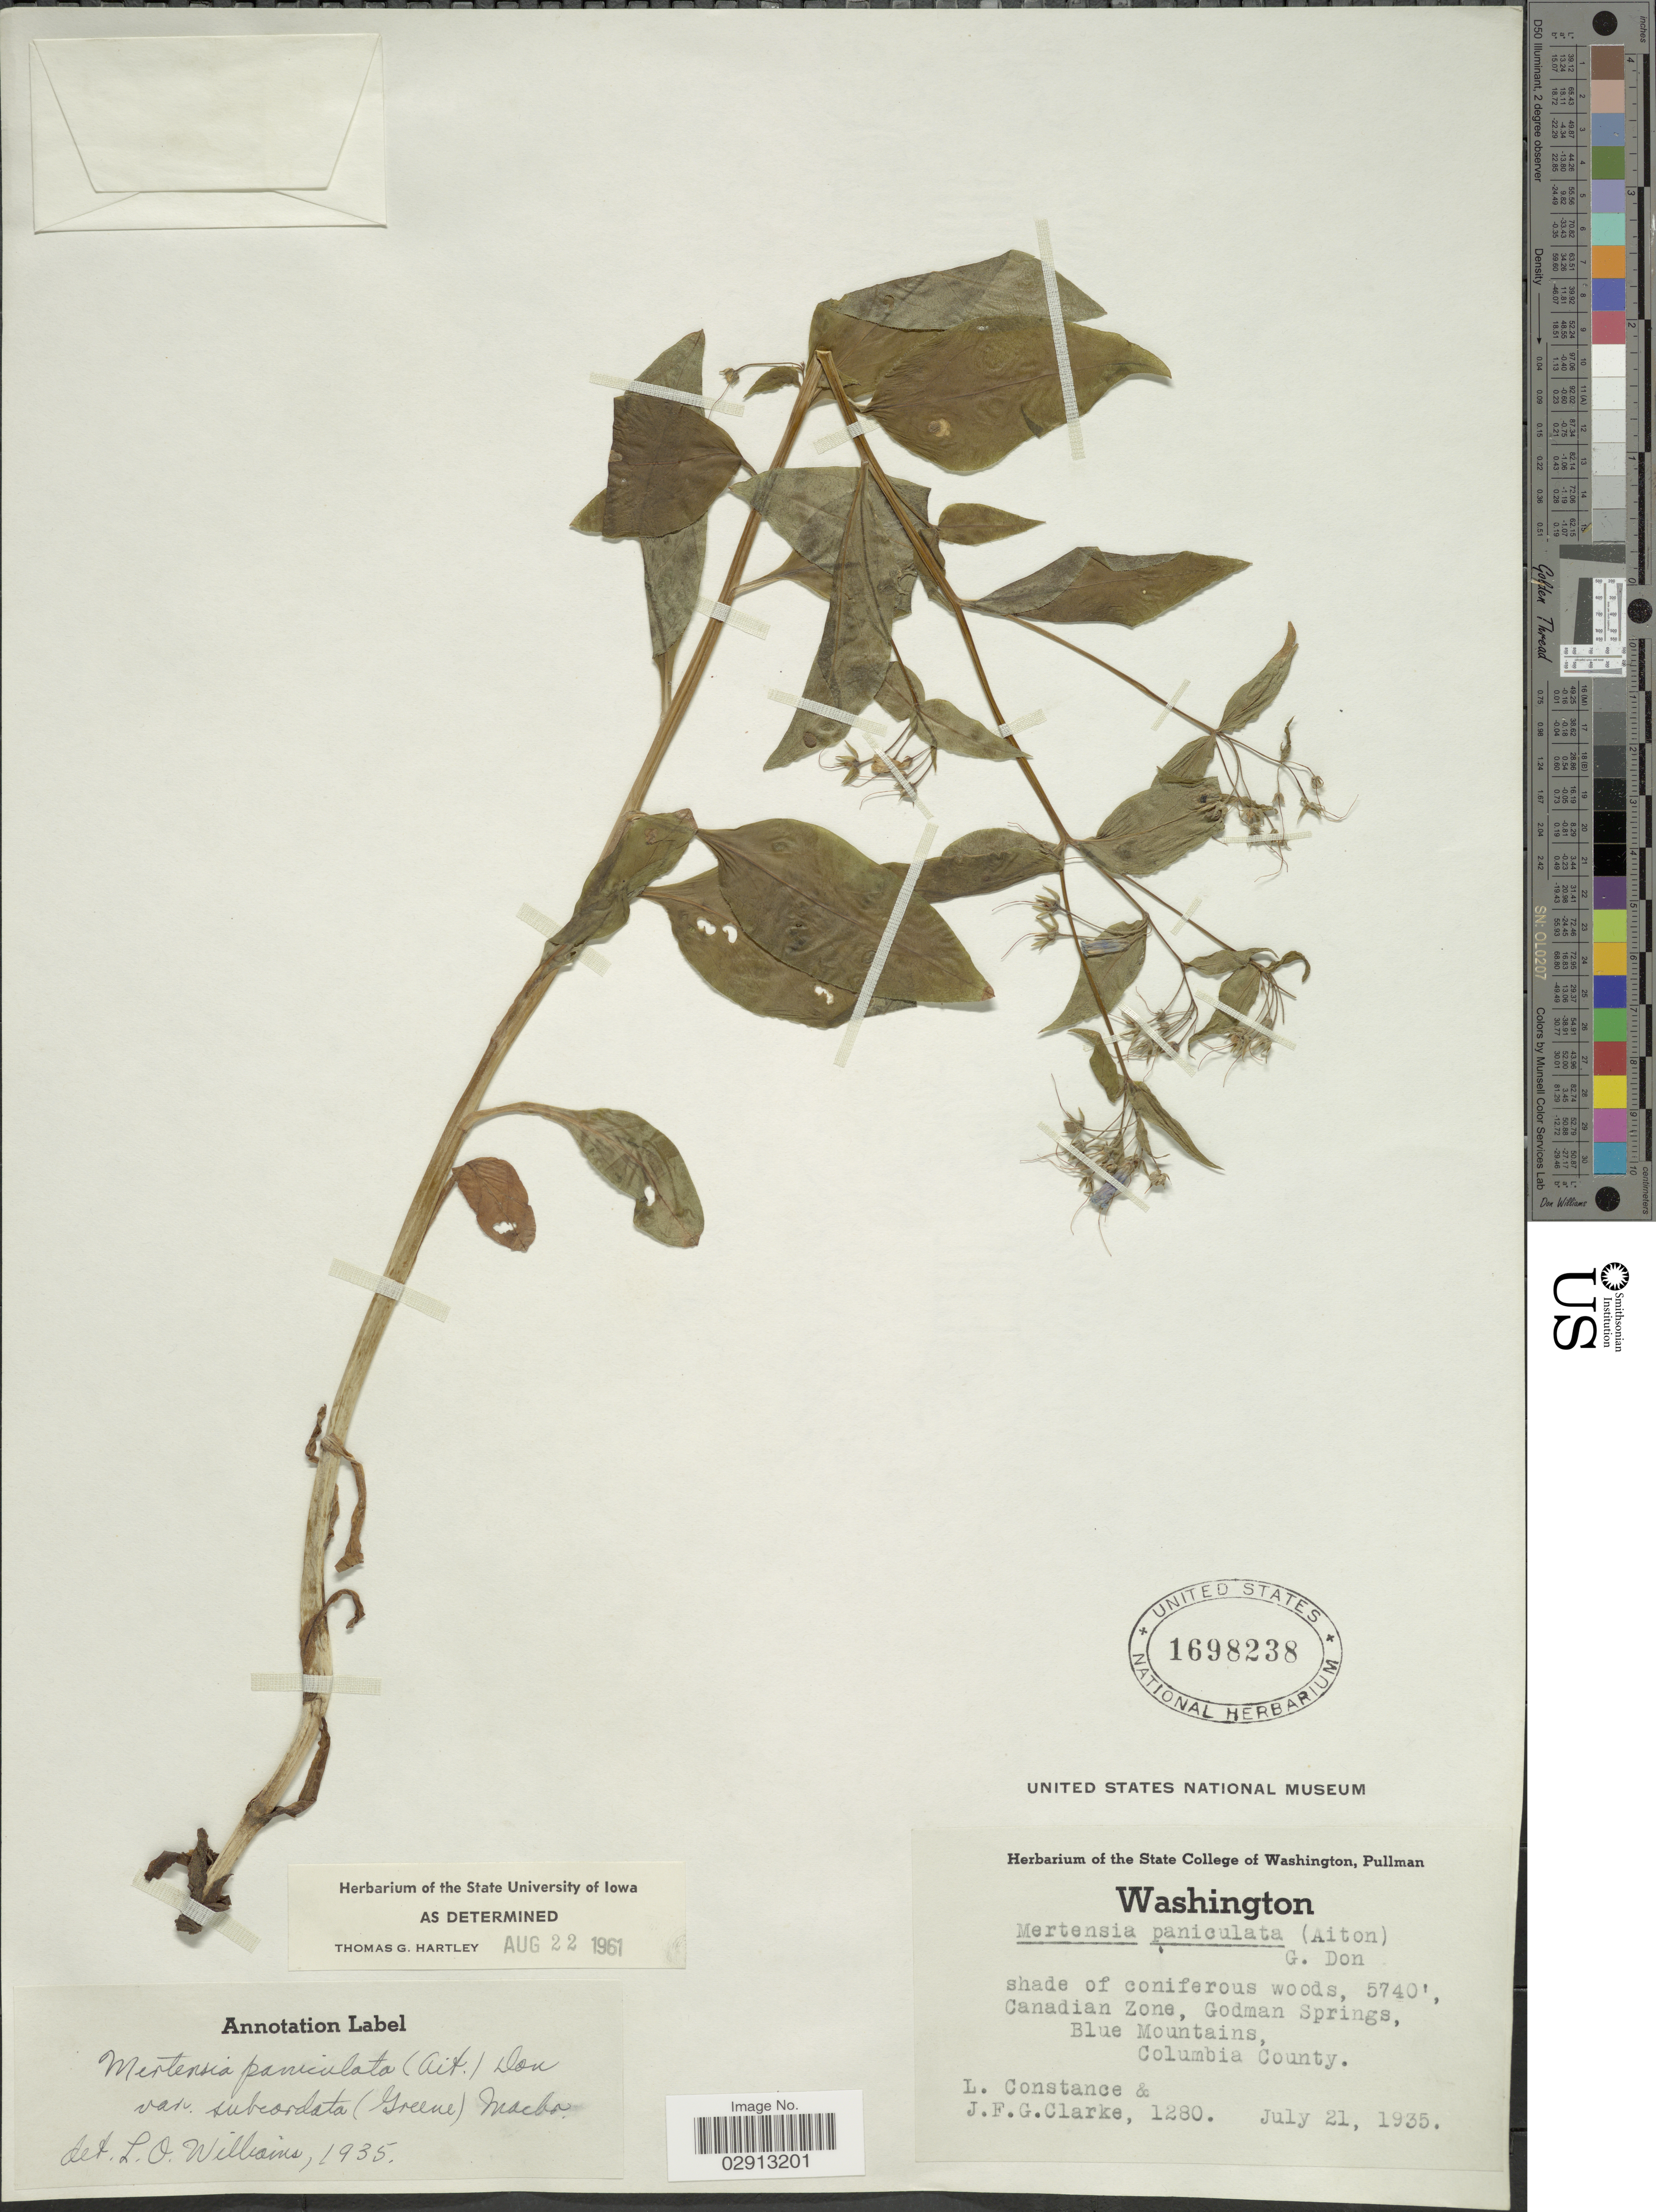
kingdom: Plantae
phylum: Tracheophyta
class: Magnoliopsida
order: Boraginales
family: Boraginaceae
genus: Mertensia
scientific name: Mertensia paniculata var. subcordata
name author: (Greene) J.F. Macbr.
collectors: L. Constance & J. F. Clarke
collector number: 1280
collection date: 1935-07-21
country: United States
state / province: Washington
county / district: Columbia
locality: Canadian Zone, Godman Springs, Blue Mountains, Columbia County.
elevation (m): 1750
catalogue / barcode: US 1698238